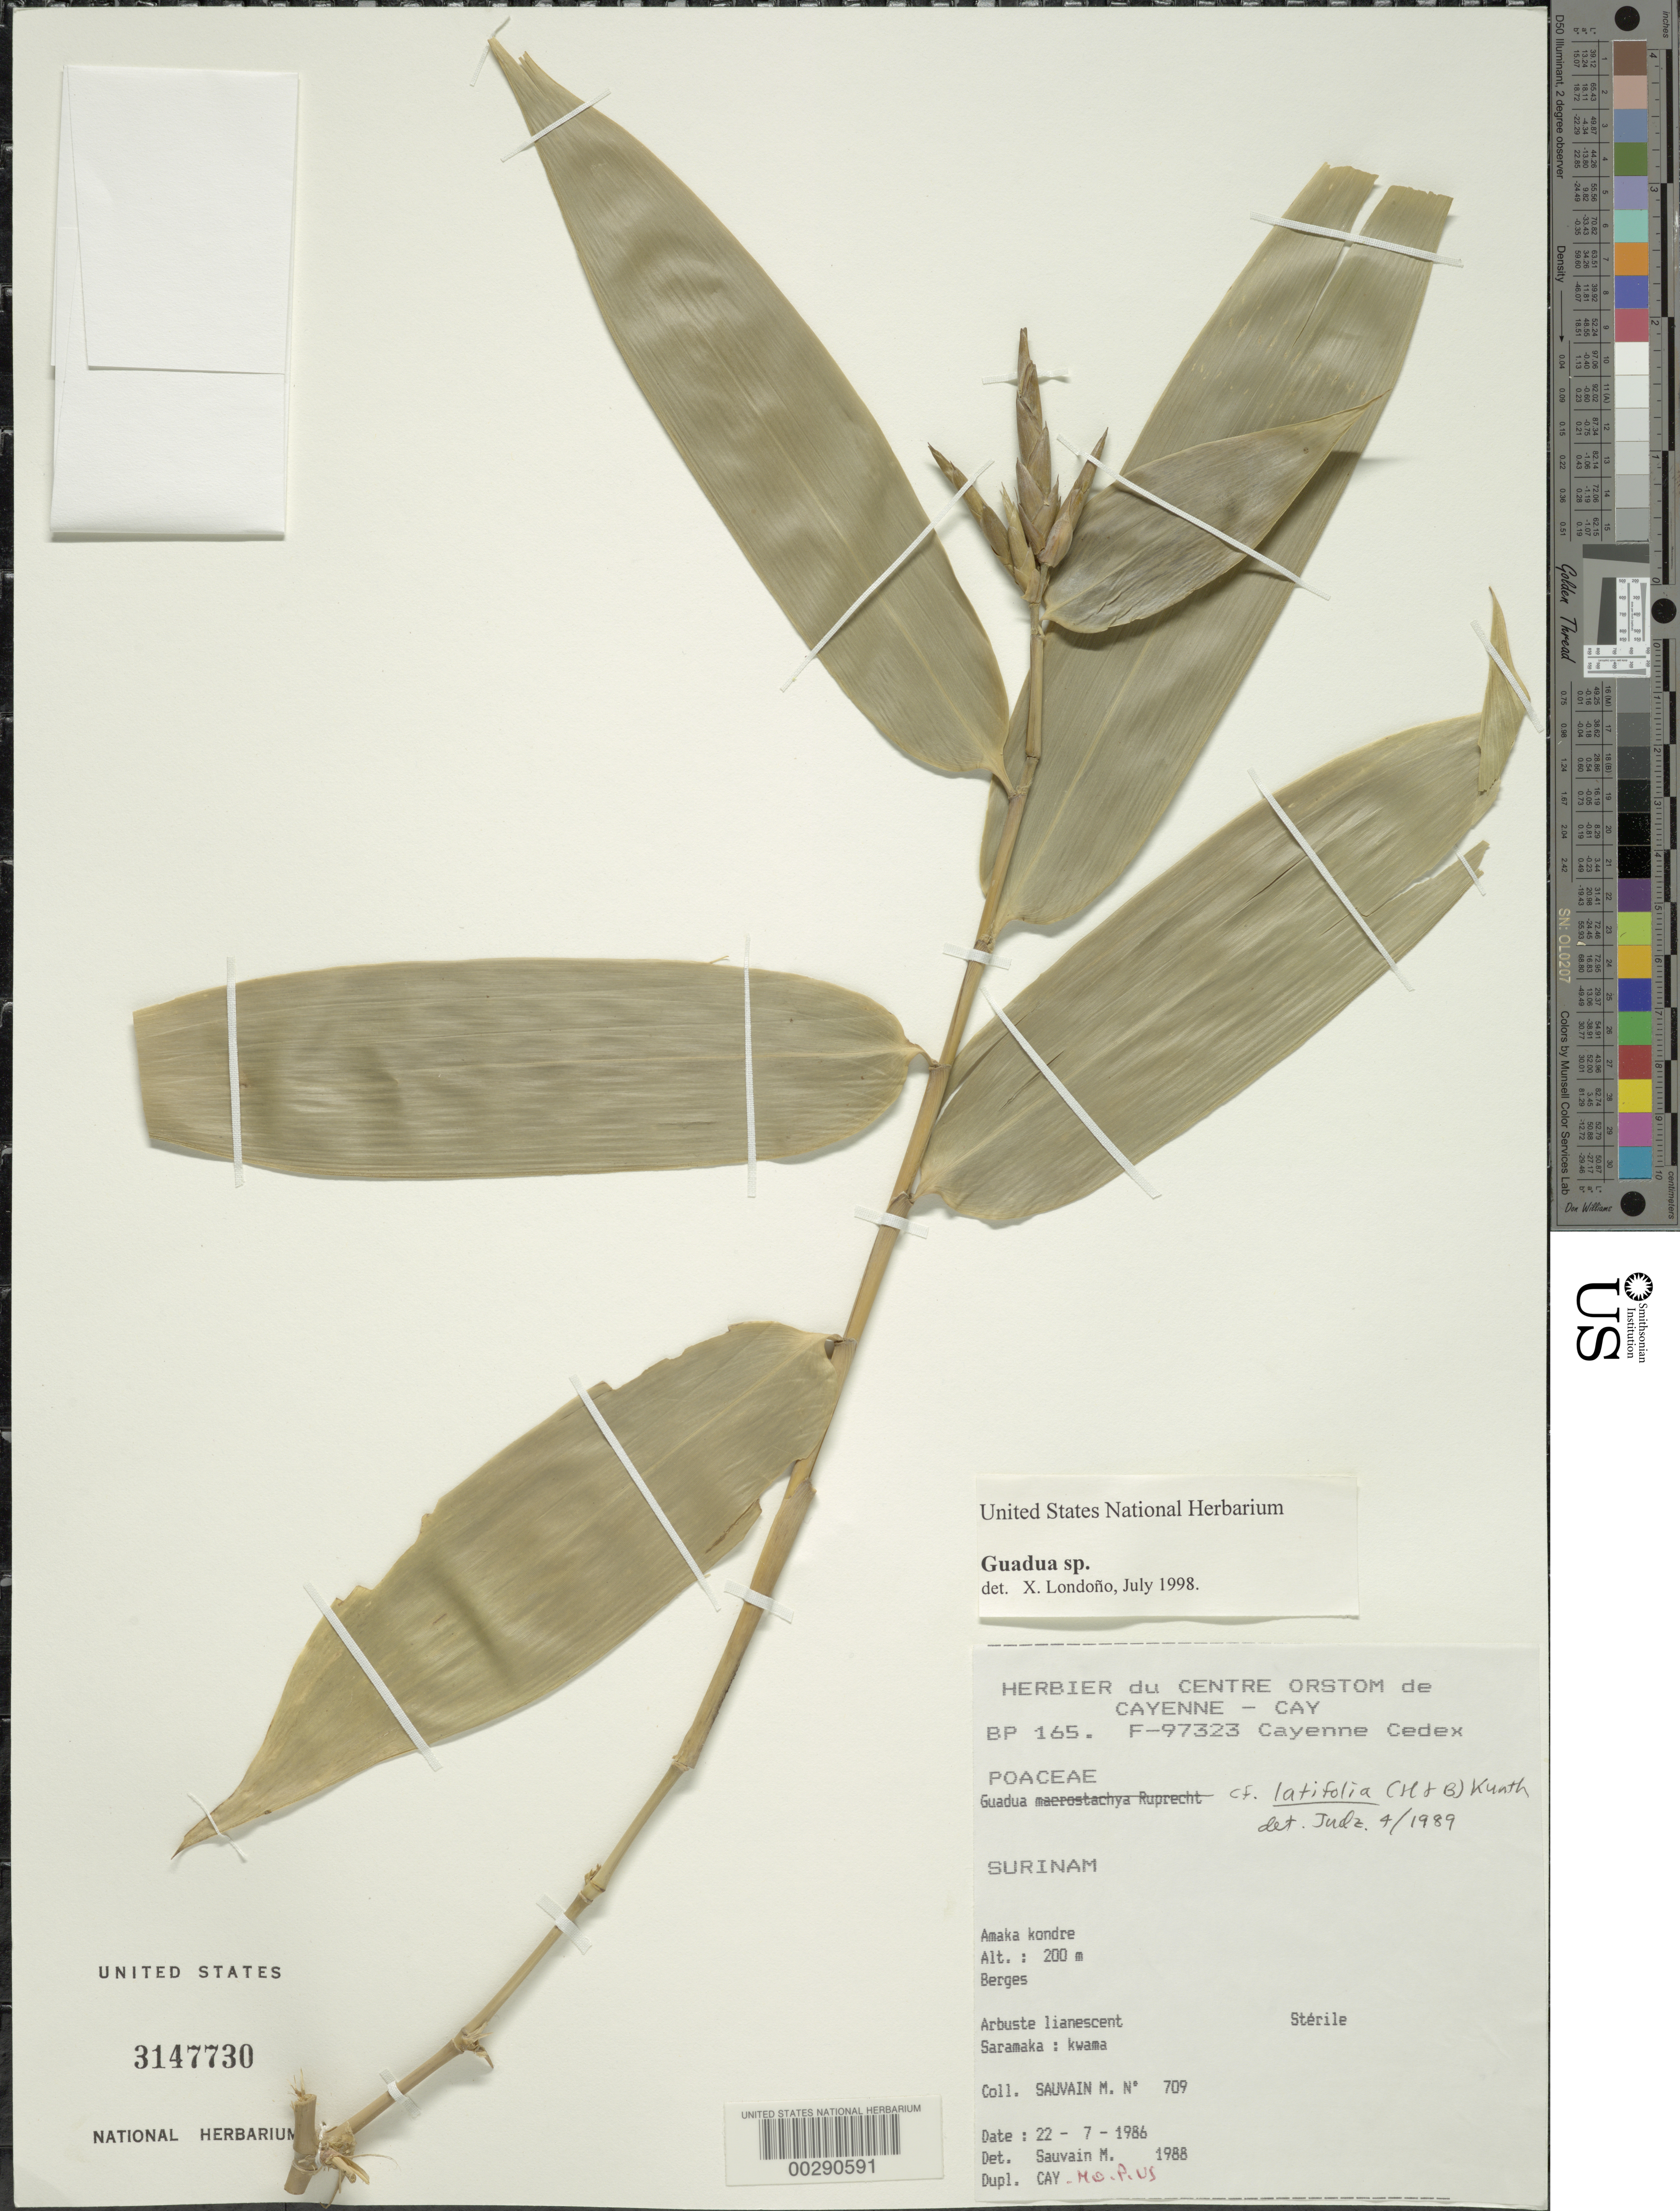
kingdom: Plantae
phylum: Tracheophyta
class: Liliopsida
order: Poales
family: Poaceae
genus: Guadua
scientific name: Guadua sp.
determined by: Londoño, X., (TULV), Jardin Botanico "Juan Maria Cespedes"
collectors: M. Sauvain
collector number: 709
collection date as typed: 22 Jul 1986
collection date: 1986-07-22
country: Suriname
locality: Amaka kondre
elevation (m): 200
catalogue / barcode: US 3147730